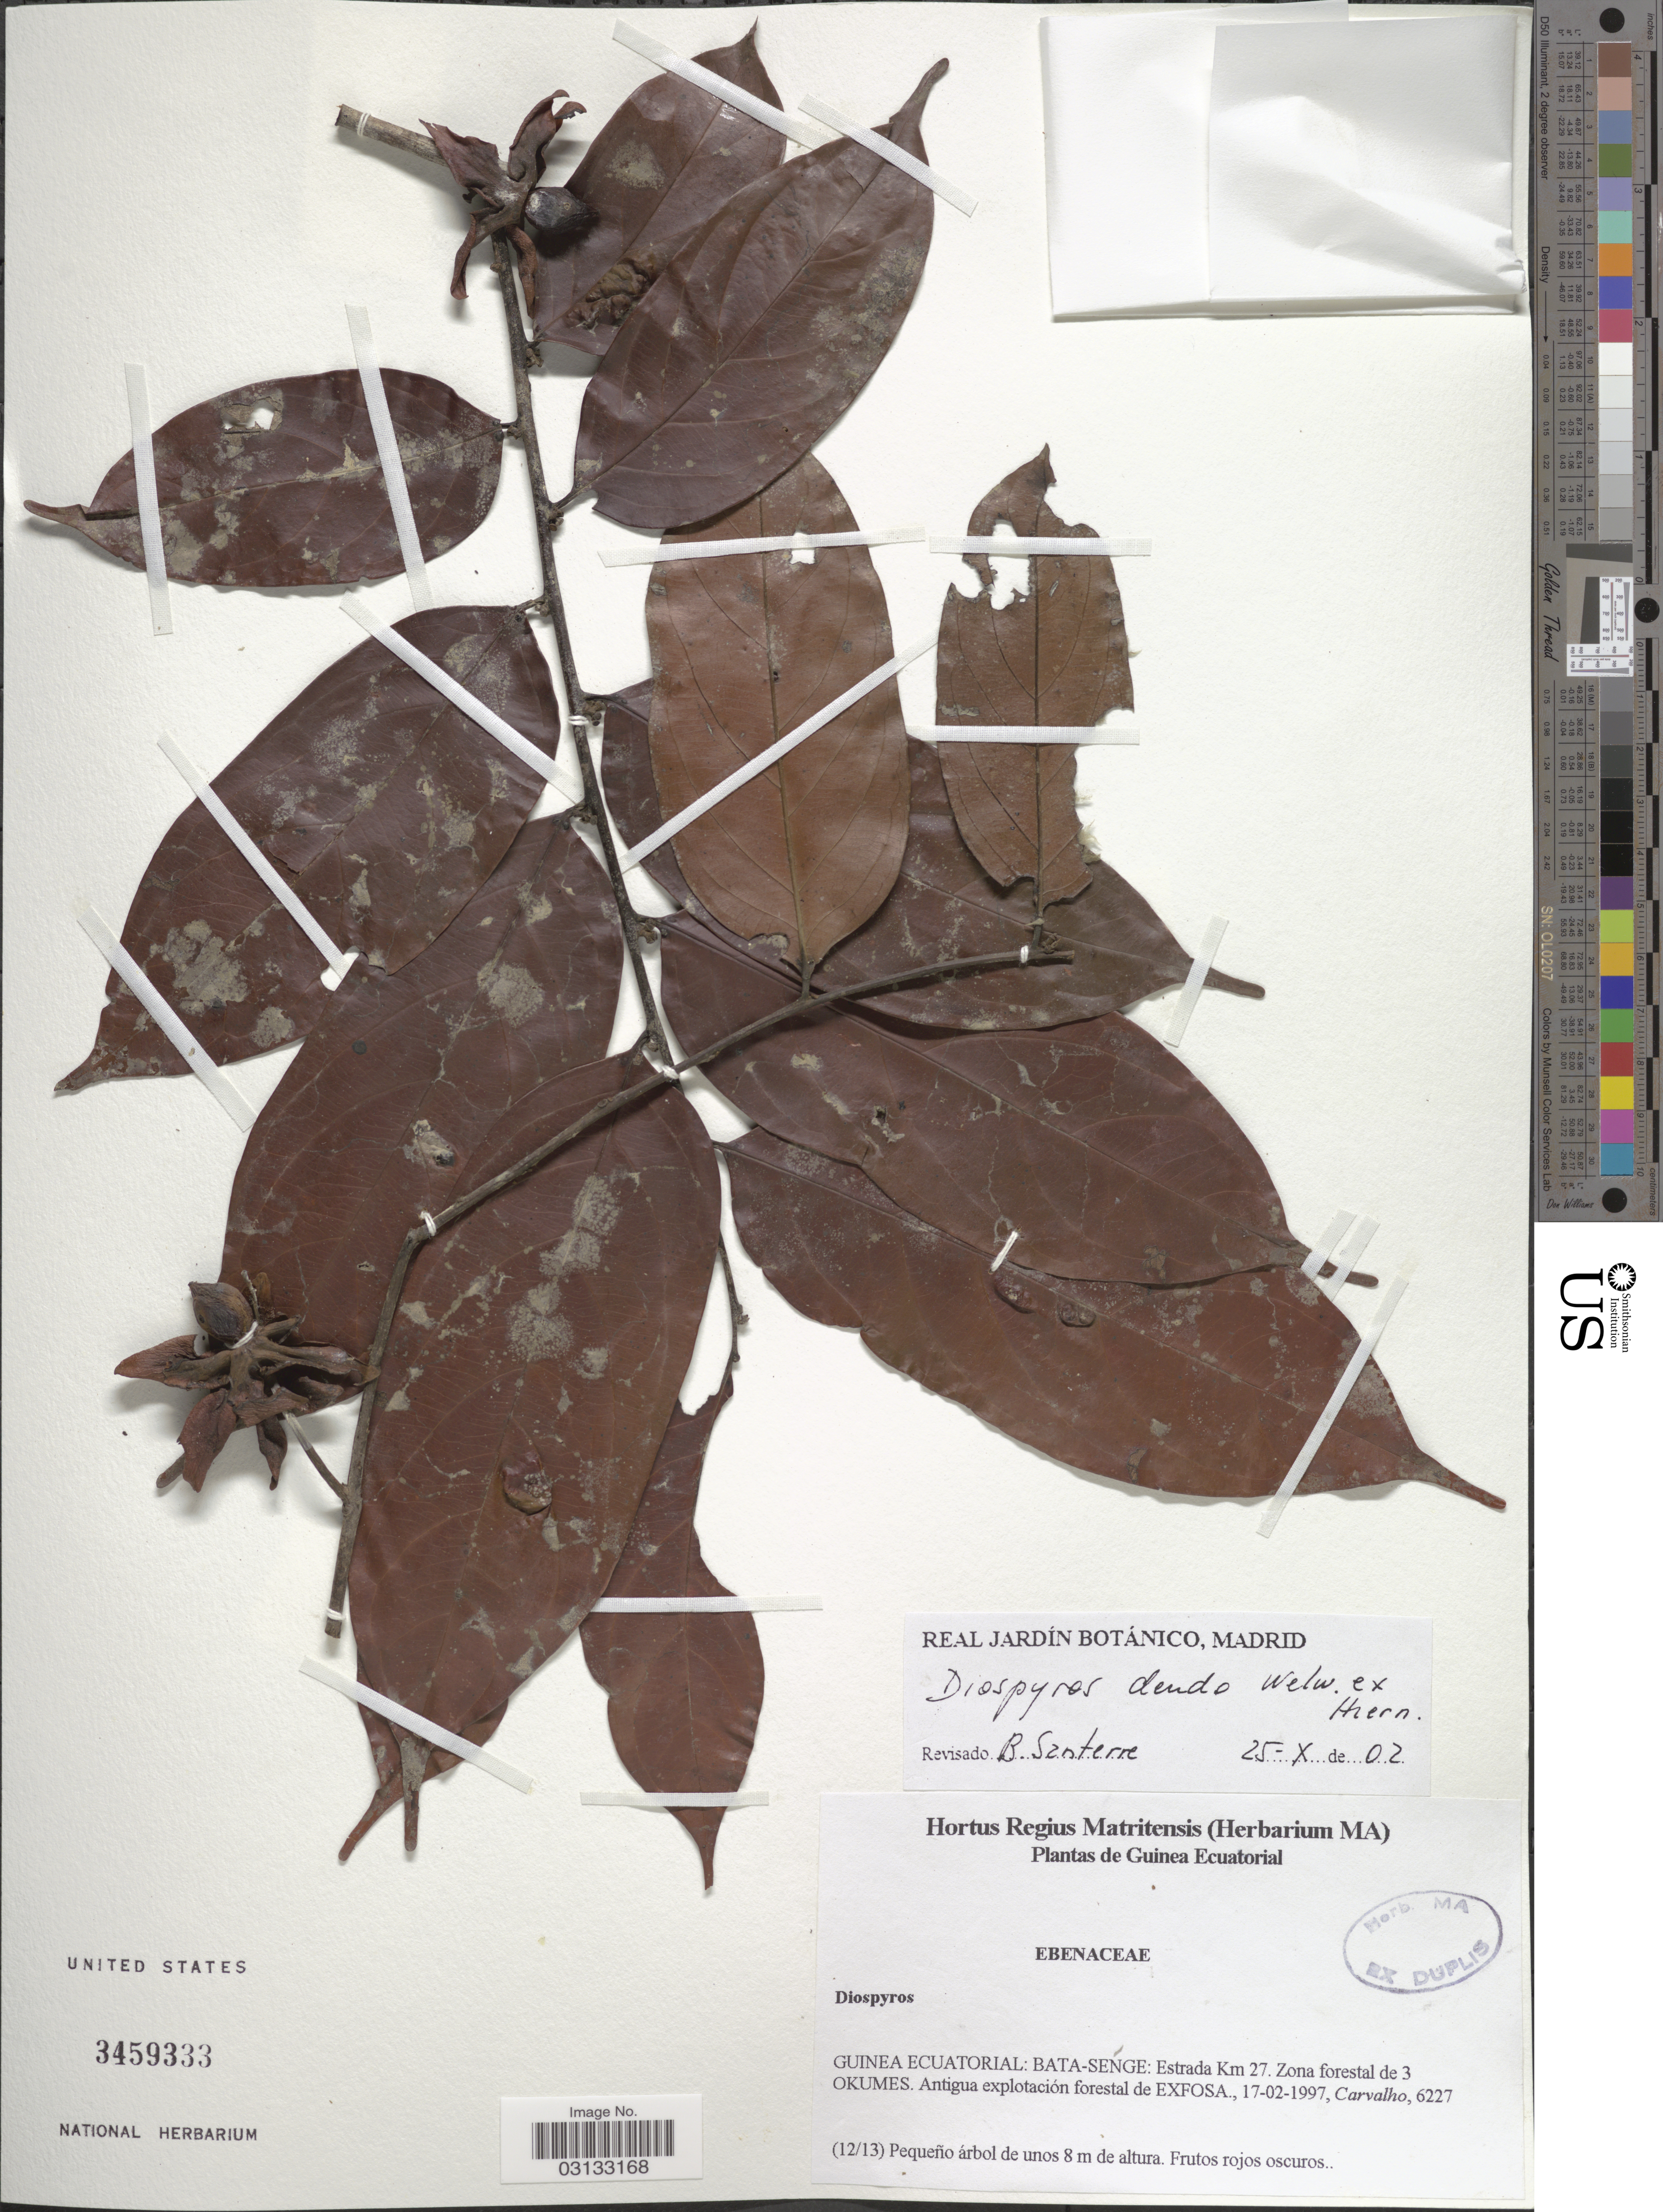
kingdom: Plantae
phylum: Tracheophyta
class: Magnoliopsida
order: Ericales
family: Ebenaceae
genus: Diospyros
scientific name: Diospyros dendo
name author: Welw. ex Hiern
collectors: Carvalho, --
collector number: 6227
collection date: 1997-02-17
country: Equatorial Guinea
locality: Guinea Ecuatorial: Bata-Senge: Estrada Km 27, Zona forestal de 3 Okumes.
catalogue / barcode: US 3459333